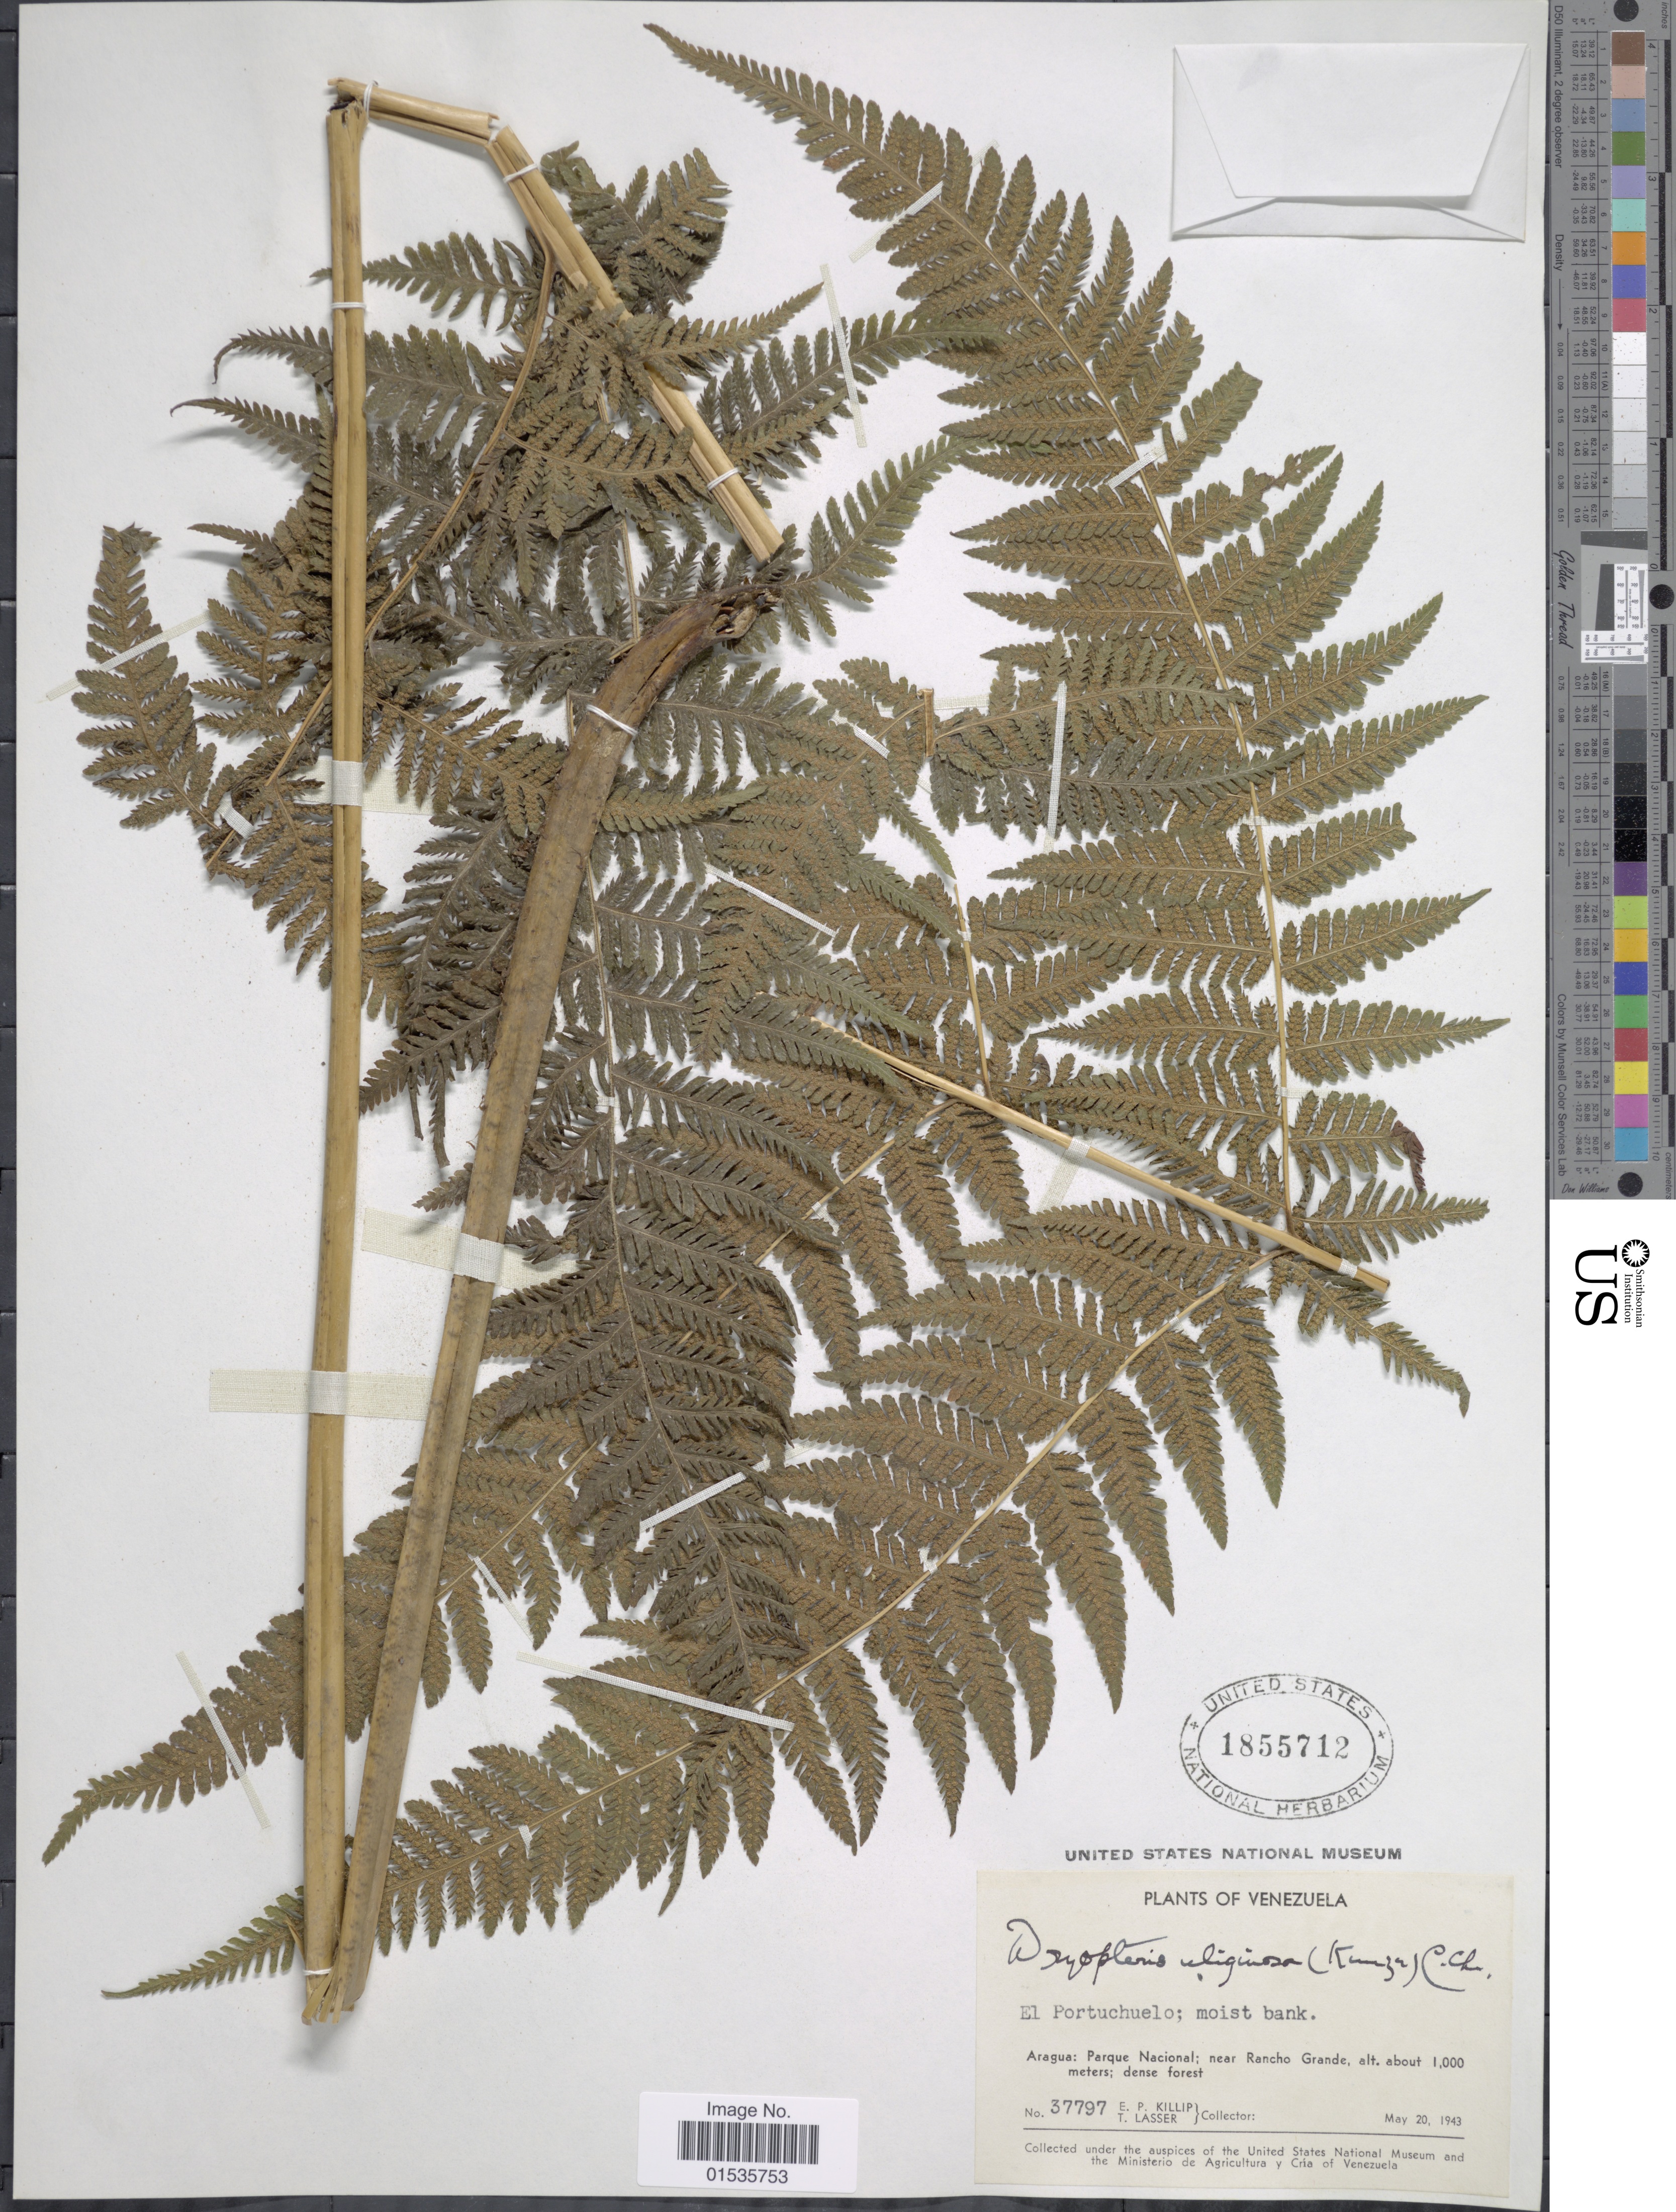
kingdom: Plantae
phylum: Tracheophyta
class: Polypodiopsida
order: Polypodiales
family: Thelypteridaceae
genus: Macrothelypteris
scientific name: Macrothelypteris torresiana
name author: (Gaudich.) Ching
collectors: E. P. Killip & T. Lasser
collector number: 37797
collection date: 1943-05-20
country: Venezuela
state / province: Aragua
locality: Venezuela, El Portuchuelo, Araqua: Parque Nacional ; near Rancho Grande.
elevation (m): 1000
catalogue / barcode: US 1855712